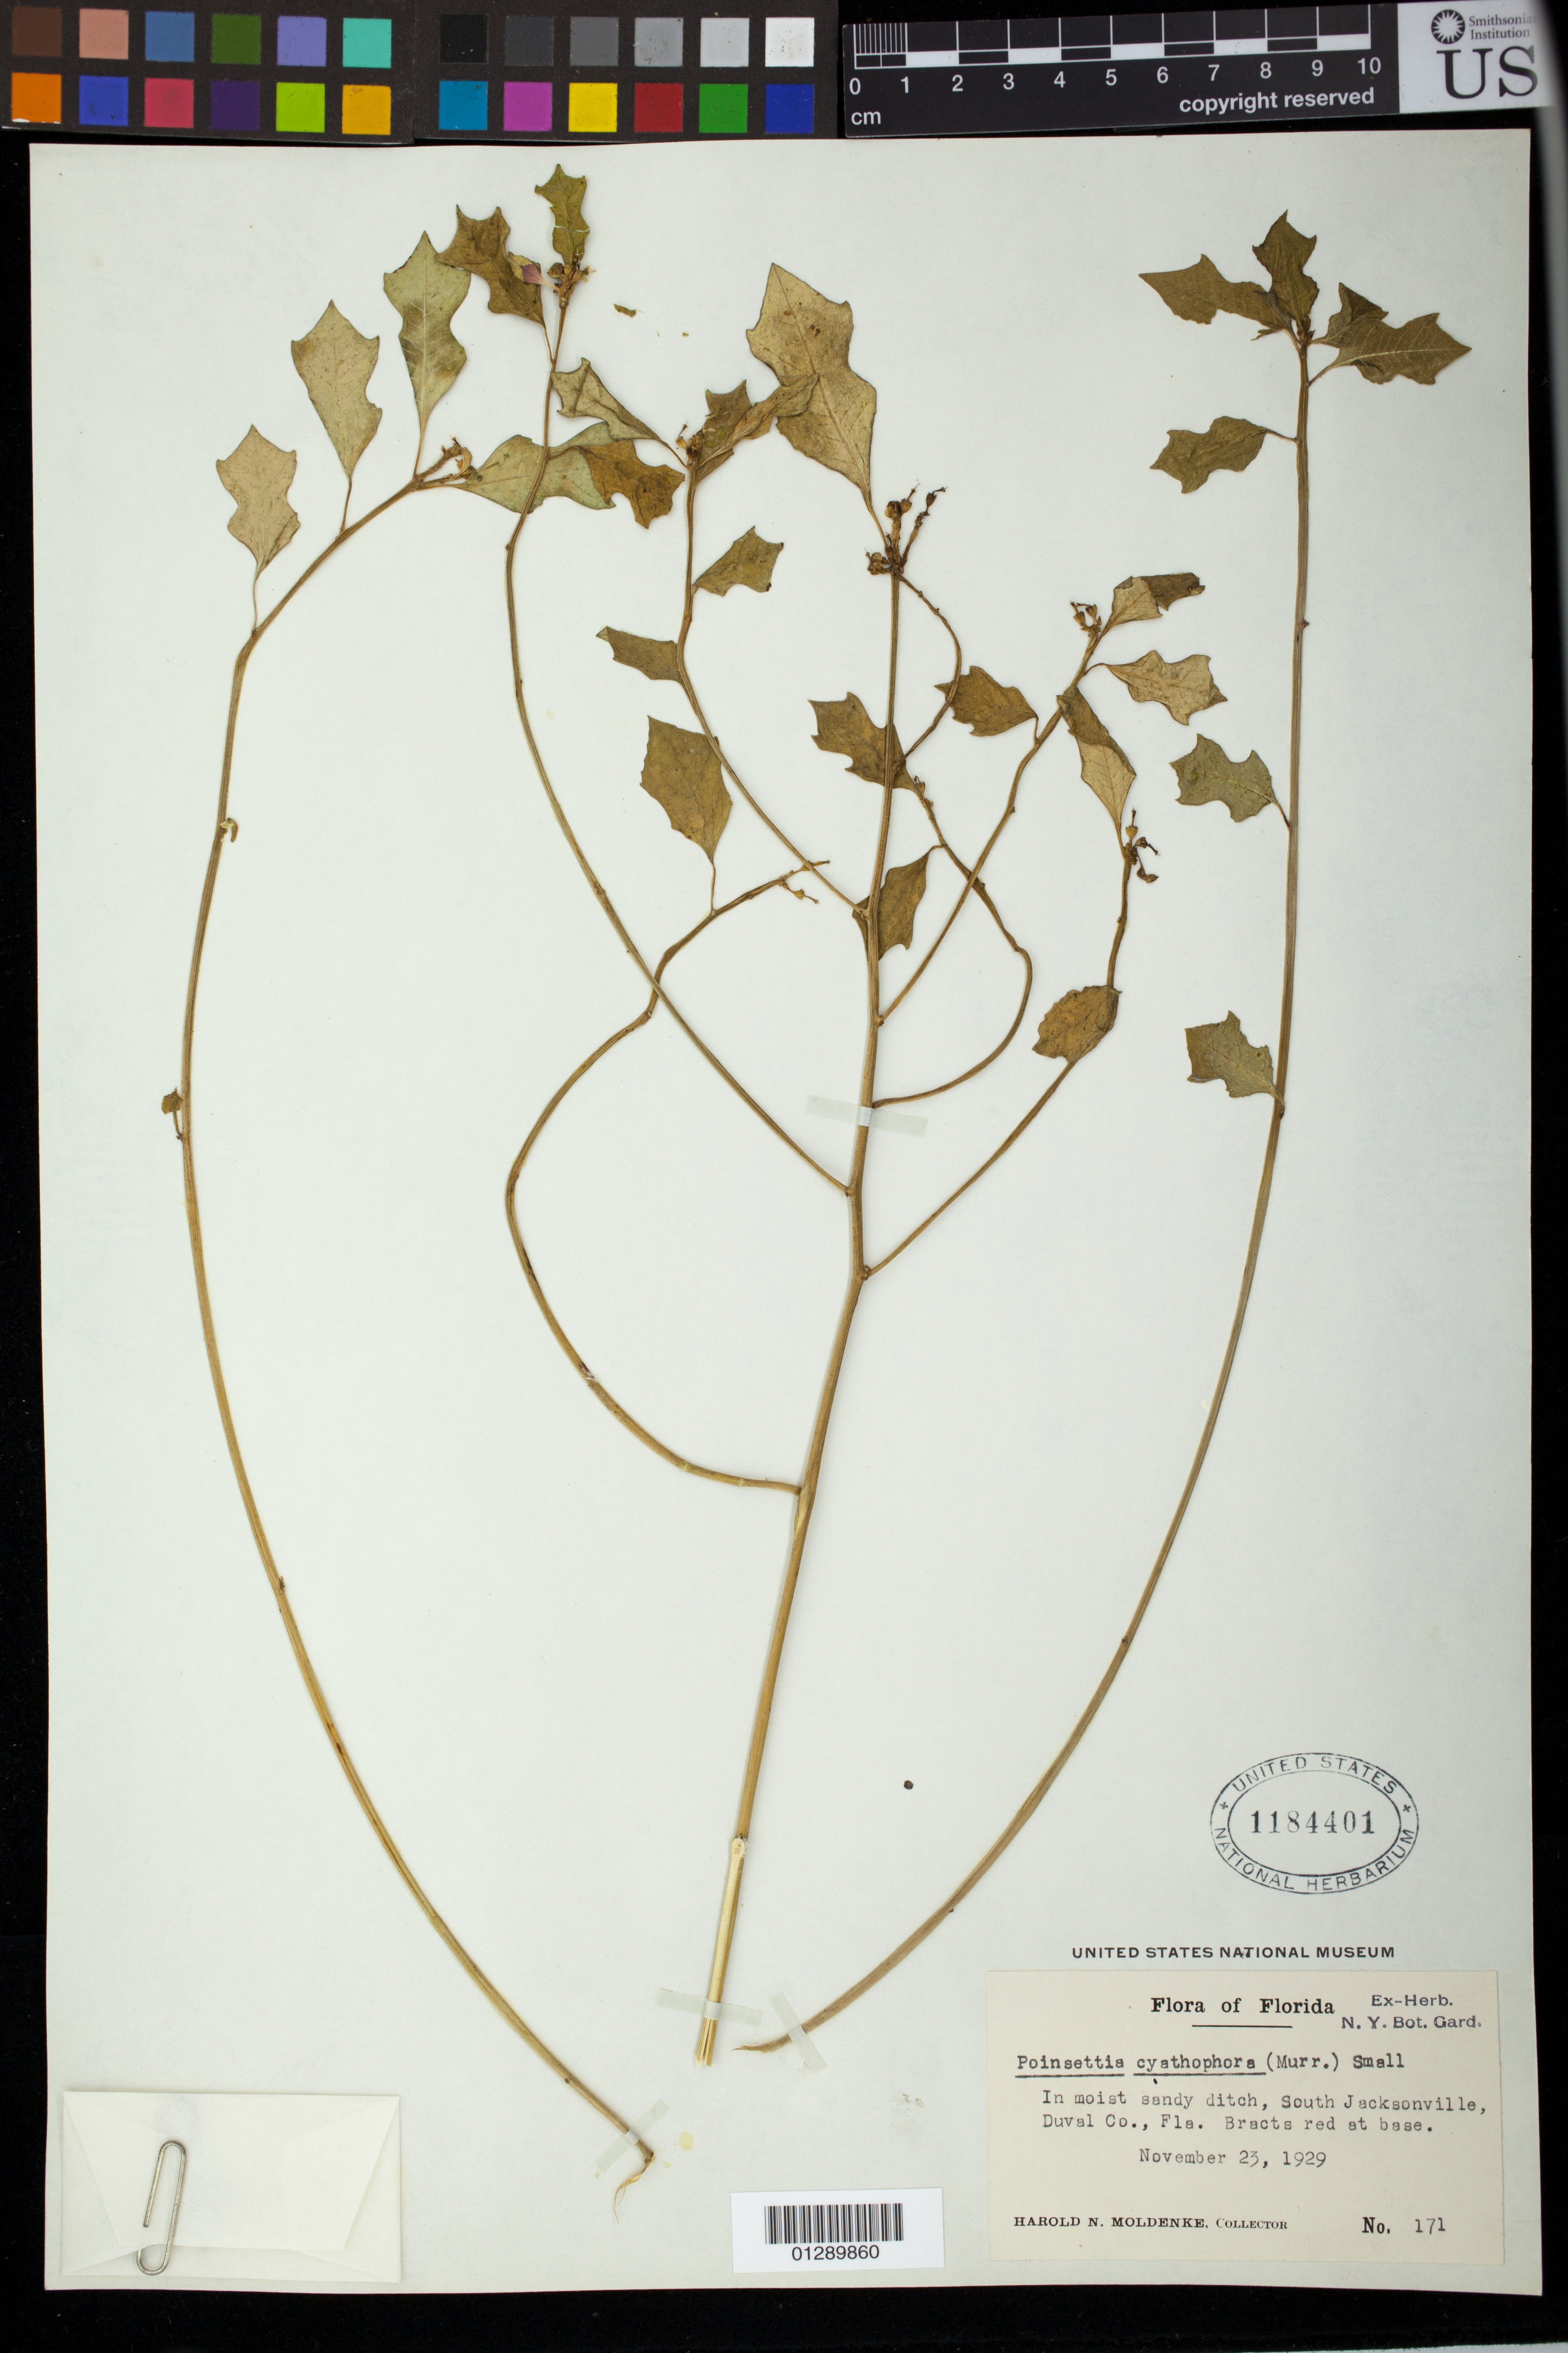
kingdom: Plantae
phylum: Tracheophyta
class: Magnoliopsida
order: Malpighiales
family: Euphorbiaceae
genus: Euphorbia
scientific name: Euphorbia heterophylla var. cyathophora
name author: (Murr.) Griseb.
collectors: H. N. Moldenke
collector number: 171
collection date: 1929-11-23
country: United States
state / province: Florida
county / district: Duval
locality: In ditch, South Jacksonville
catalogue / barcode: US 1184401